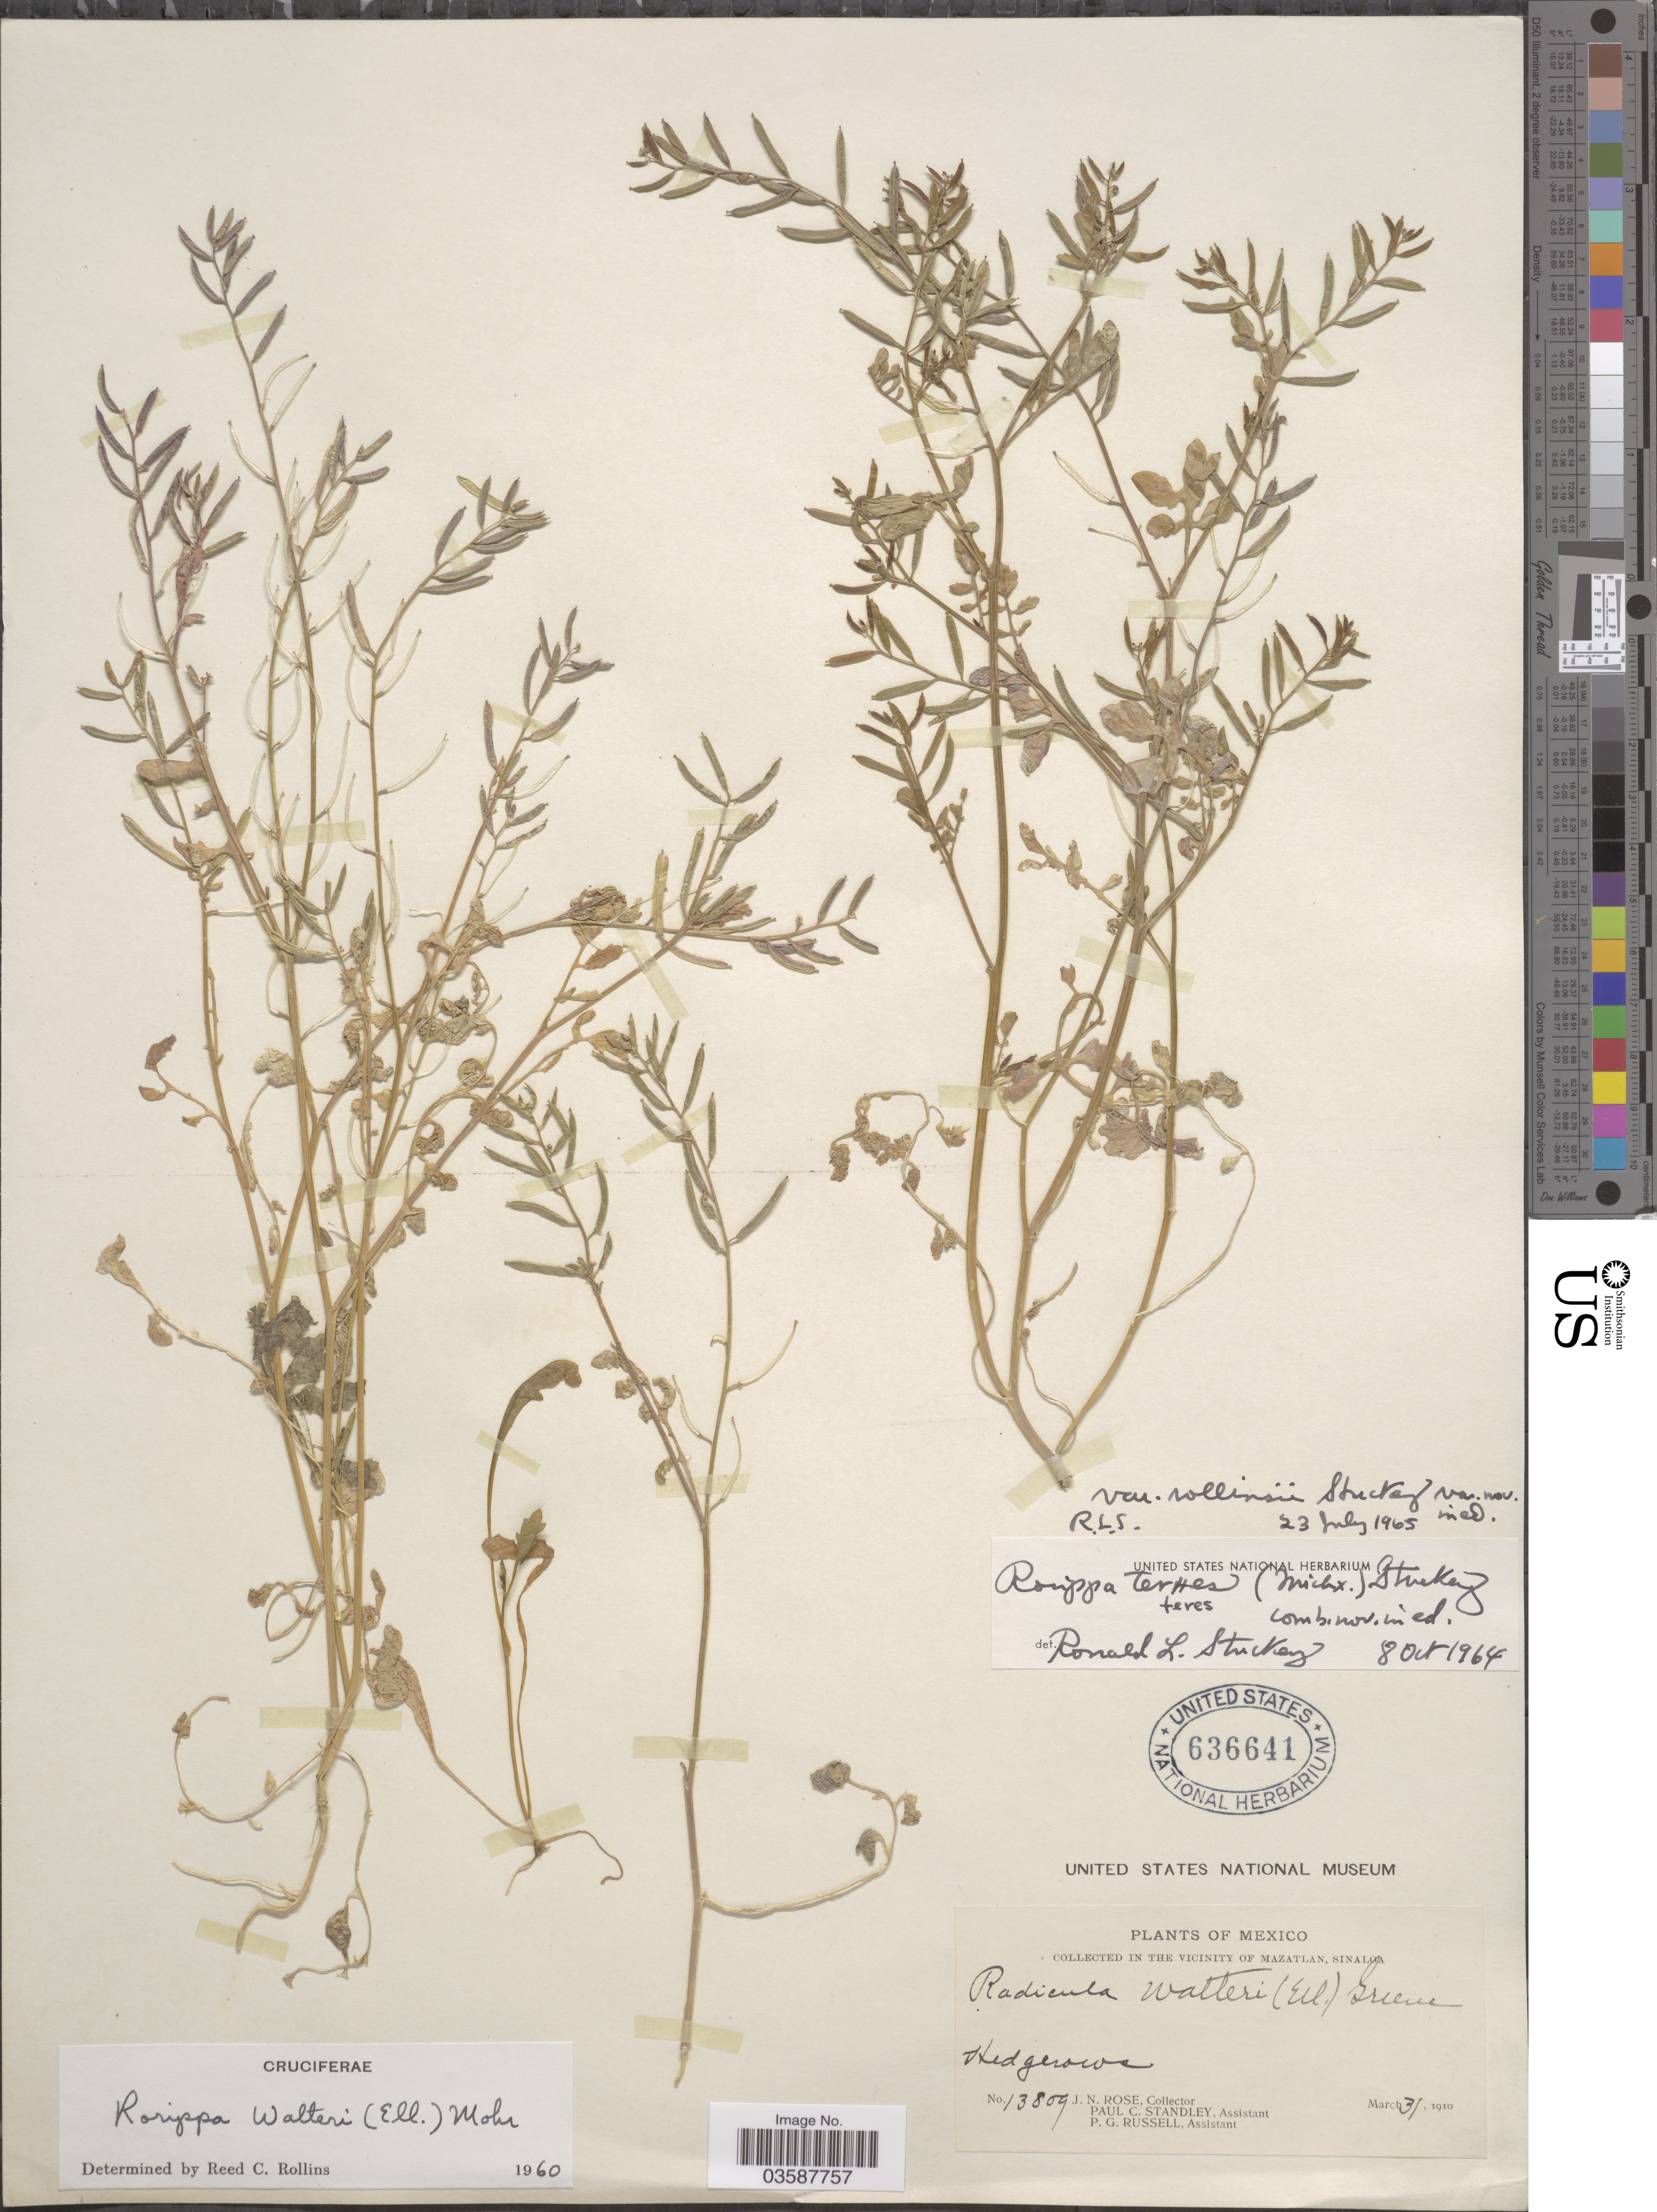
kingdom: Plantae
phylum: Tracheophyta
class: Magnoliopsida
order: Brassicales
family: Brassicaceae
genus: Rorippa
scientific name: Rorippa teres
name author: (Michx.) Stuckey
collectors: J. N. Rose, P. C. Standley & P. G. Russell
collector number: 13809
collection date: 1910-03-31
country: Mexico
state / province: Sinaloa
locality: In the vicinity of Mazatlan.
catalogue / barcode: US 636641